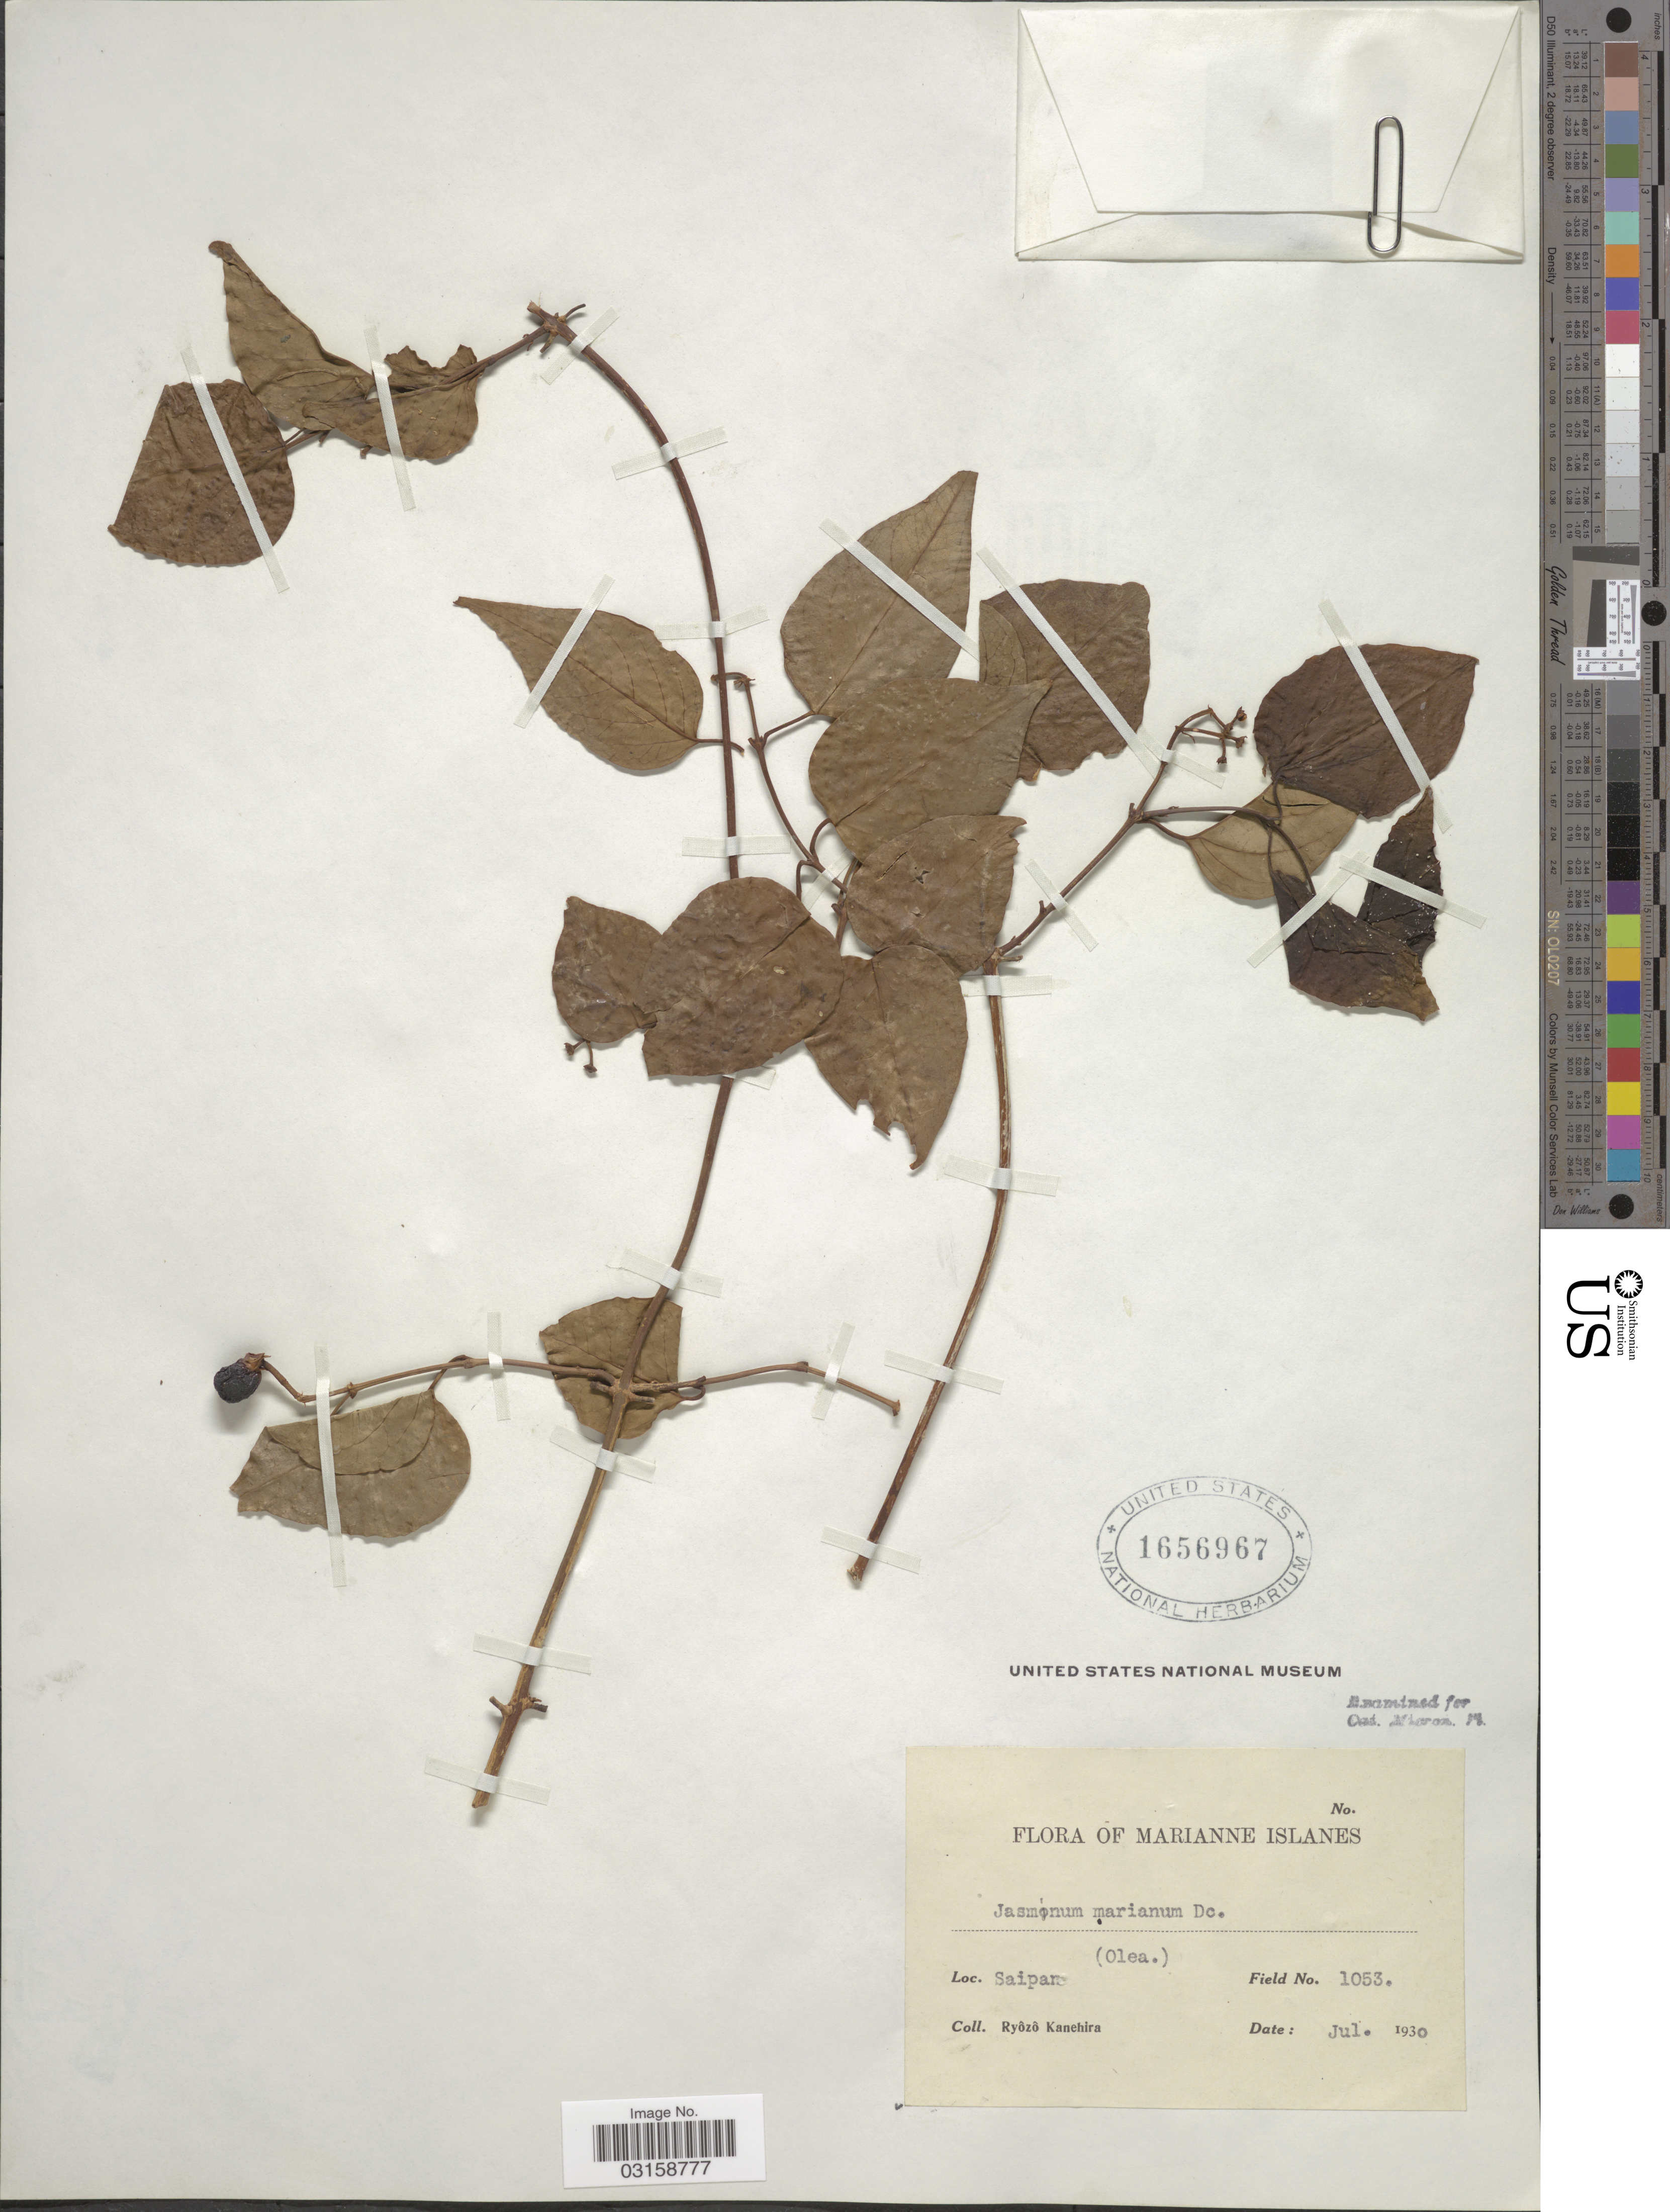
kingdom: Plantae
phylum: Tracheophyta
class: Magnoliopsida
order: Lamiales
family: Oleaceae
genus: Jasminum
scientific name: Jasminum marianum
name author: DC.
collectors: R. Kanehira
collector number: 1053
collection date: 1930-07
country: Northern Mariana Islands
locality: Marianne Islands. Saipan.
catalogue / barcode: US 1656967